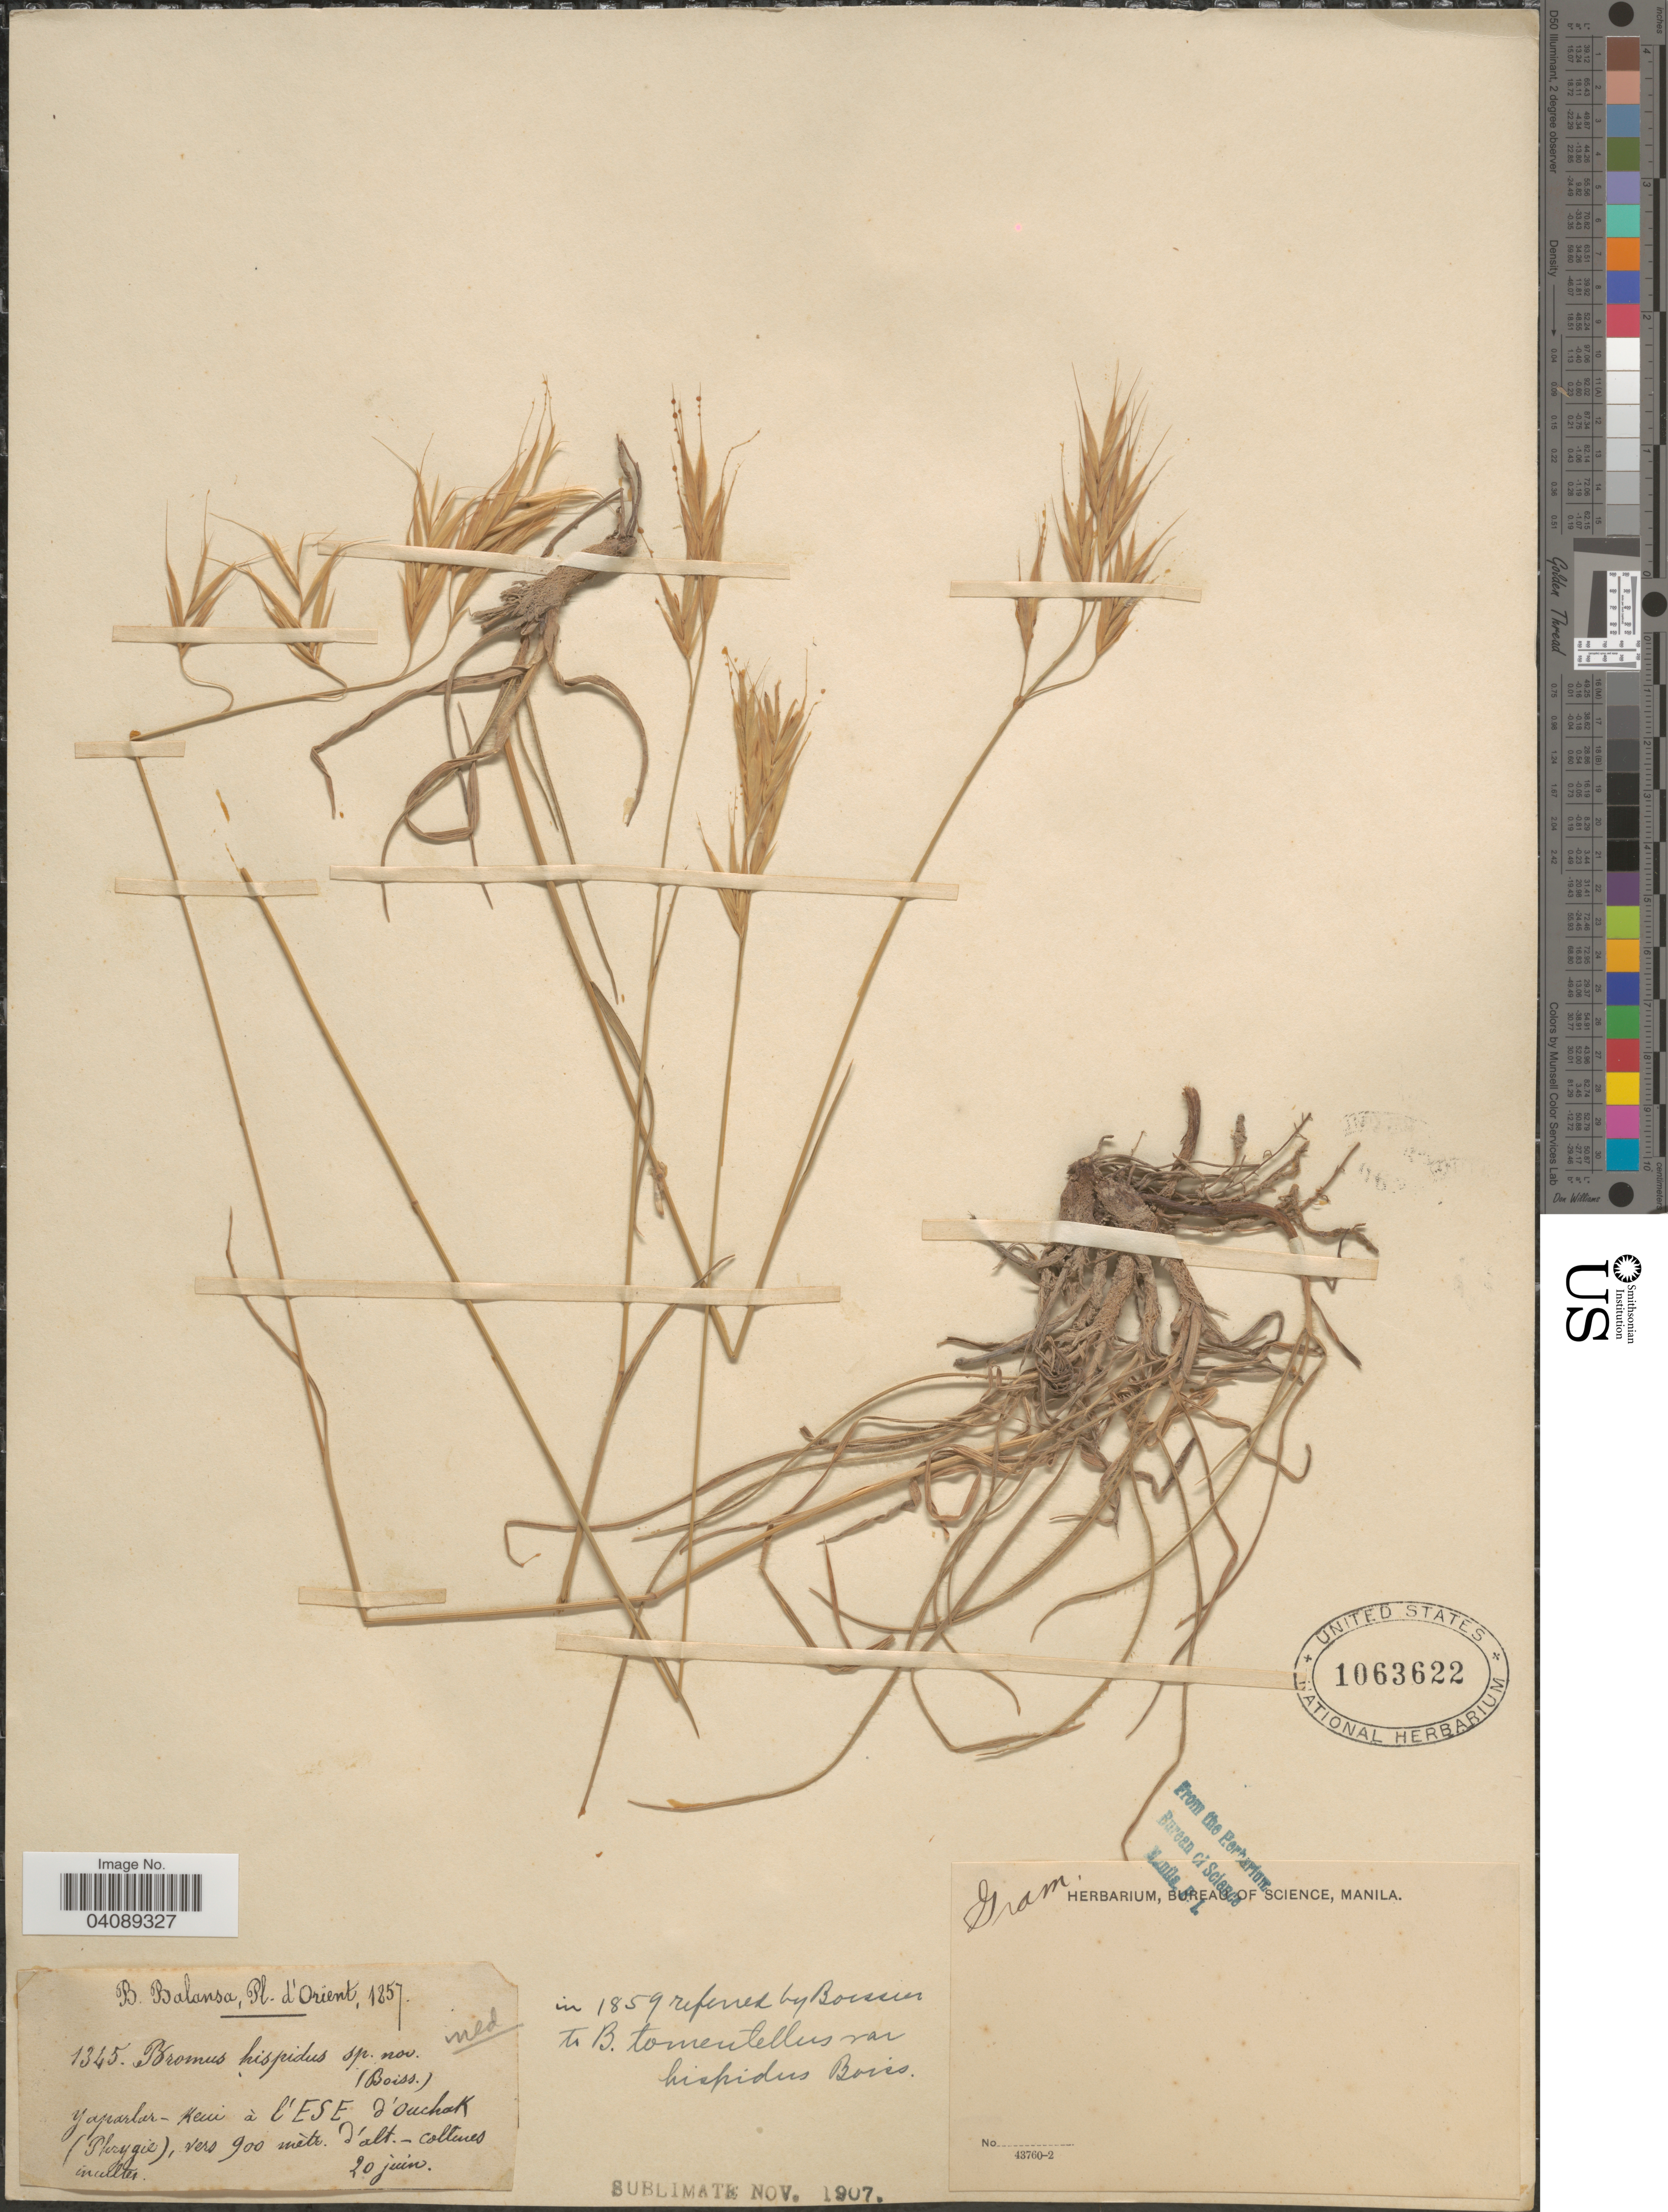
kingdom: Plantae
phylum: Tracheophyta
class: Liliopsida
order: Poales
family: Poaceae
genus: Bromus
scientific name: Bromus tomentellus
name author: Boiss.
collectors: B. Balansa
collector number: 1345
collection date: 1857-06-20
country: Turkey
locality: D'Orient, 1857. Yaparlar-Kevi à l'Ese d'Ouchak (Phrygie), coltures incultes.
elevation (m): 900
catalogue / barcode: US 1063622